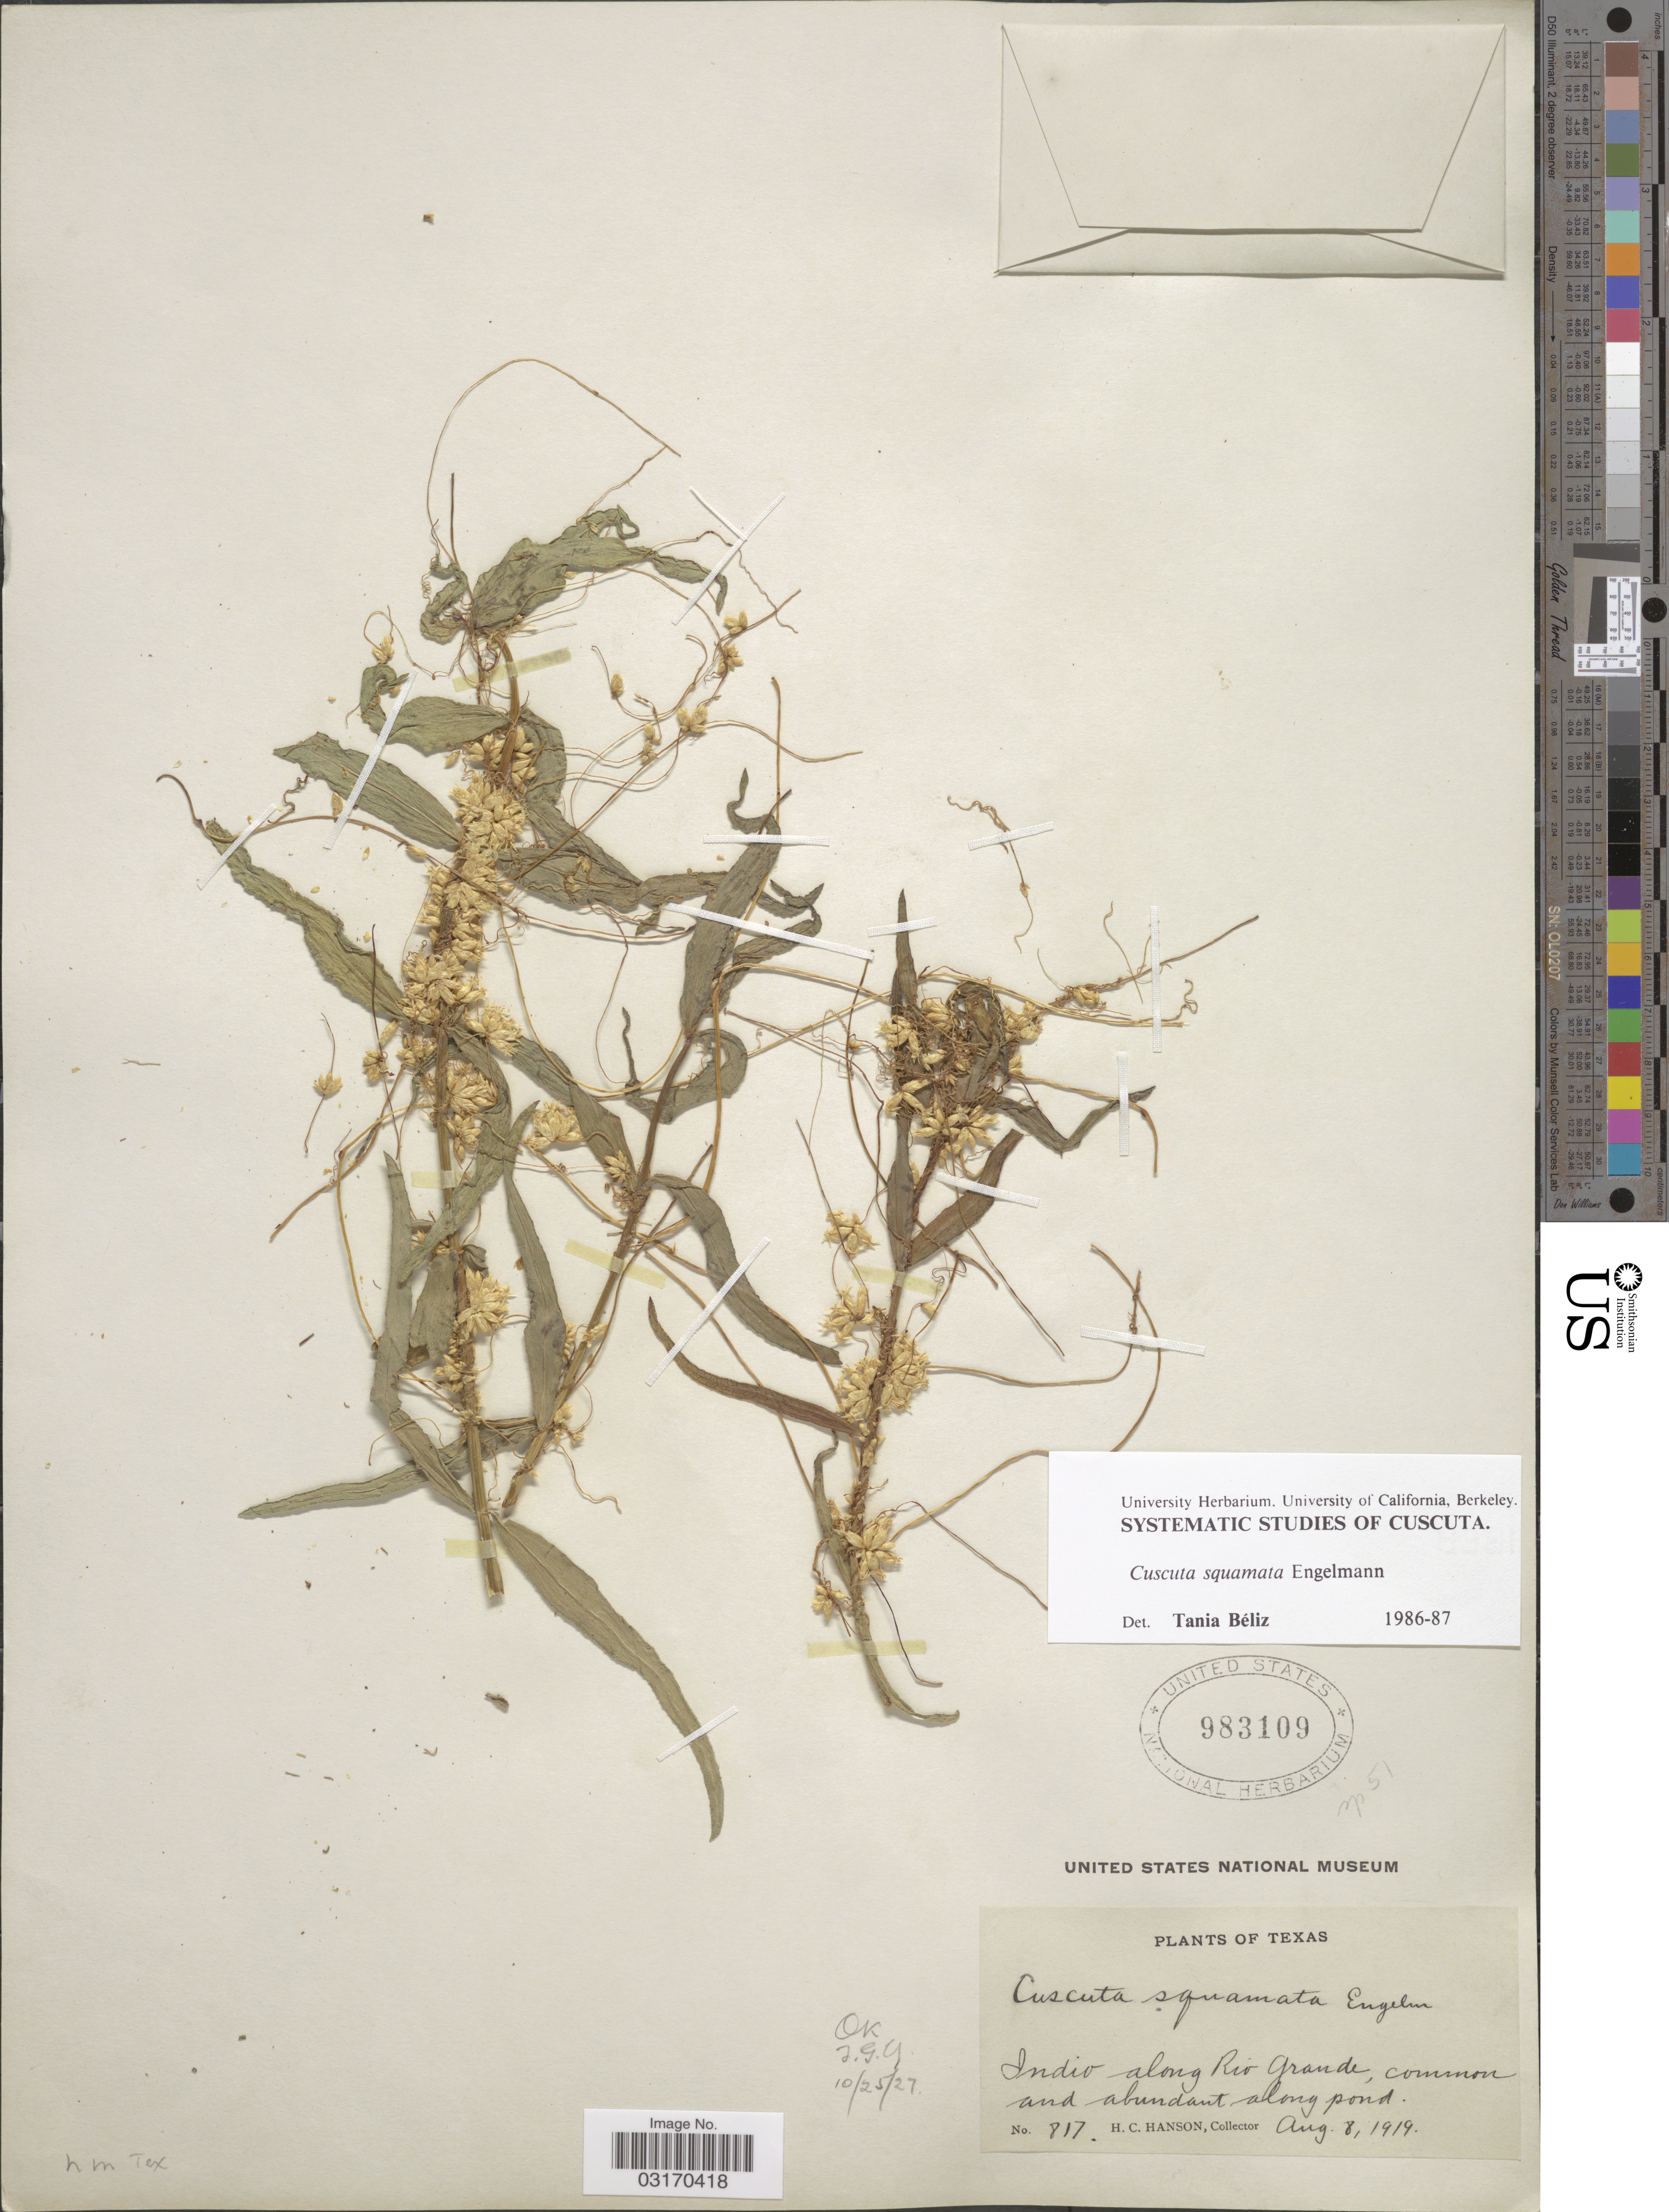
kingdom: Plantae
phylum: Tracheophyta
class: Magnoliopsida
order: Solanales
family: Convolvulaceae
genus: Cuscuta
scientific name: Cuscuta squamata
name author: Engelm.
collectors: H. Hanson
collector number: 817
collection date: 1919-08-08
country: United States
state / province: Texas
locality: Indio along Rio Grande, common and abundant along pond.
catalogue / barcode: US 983109